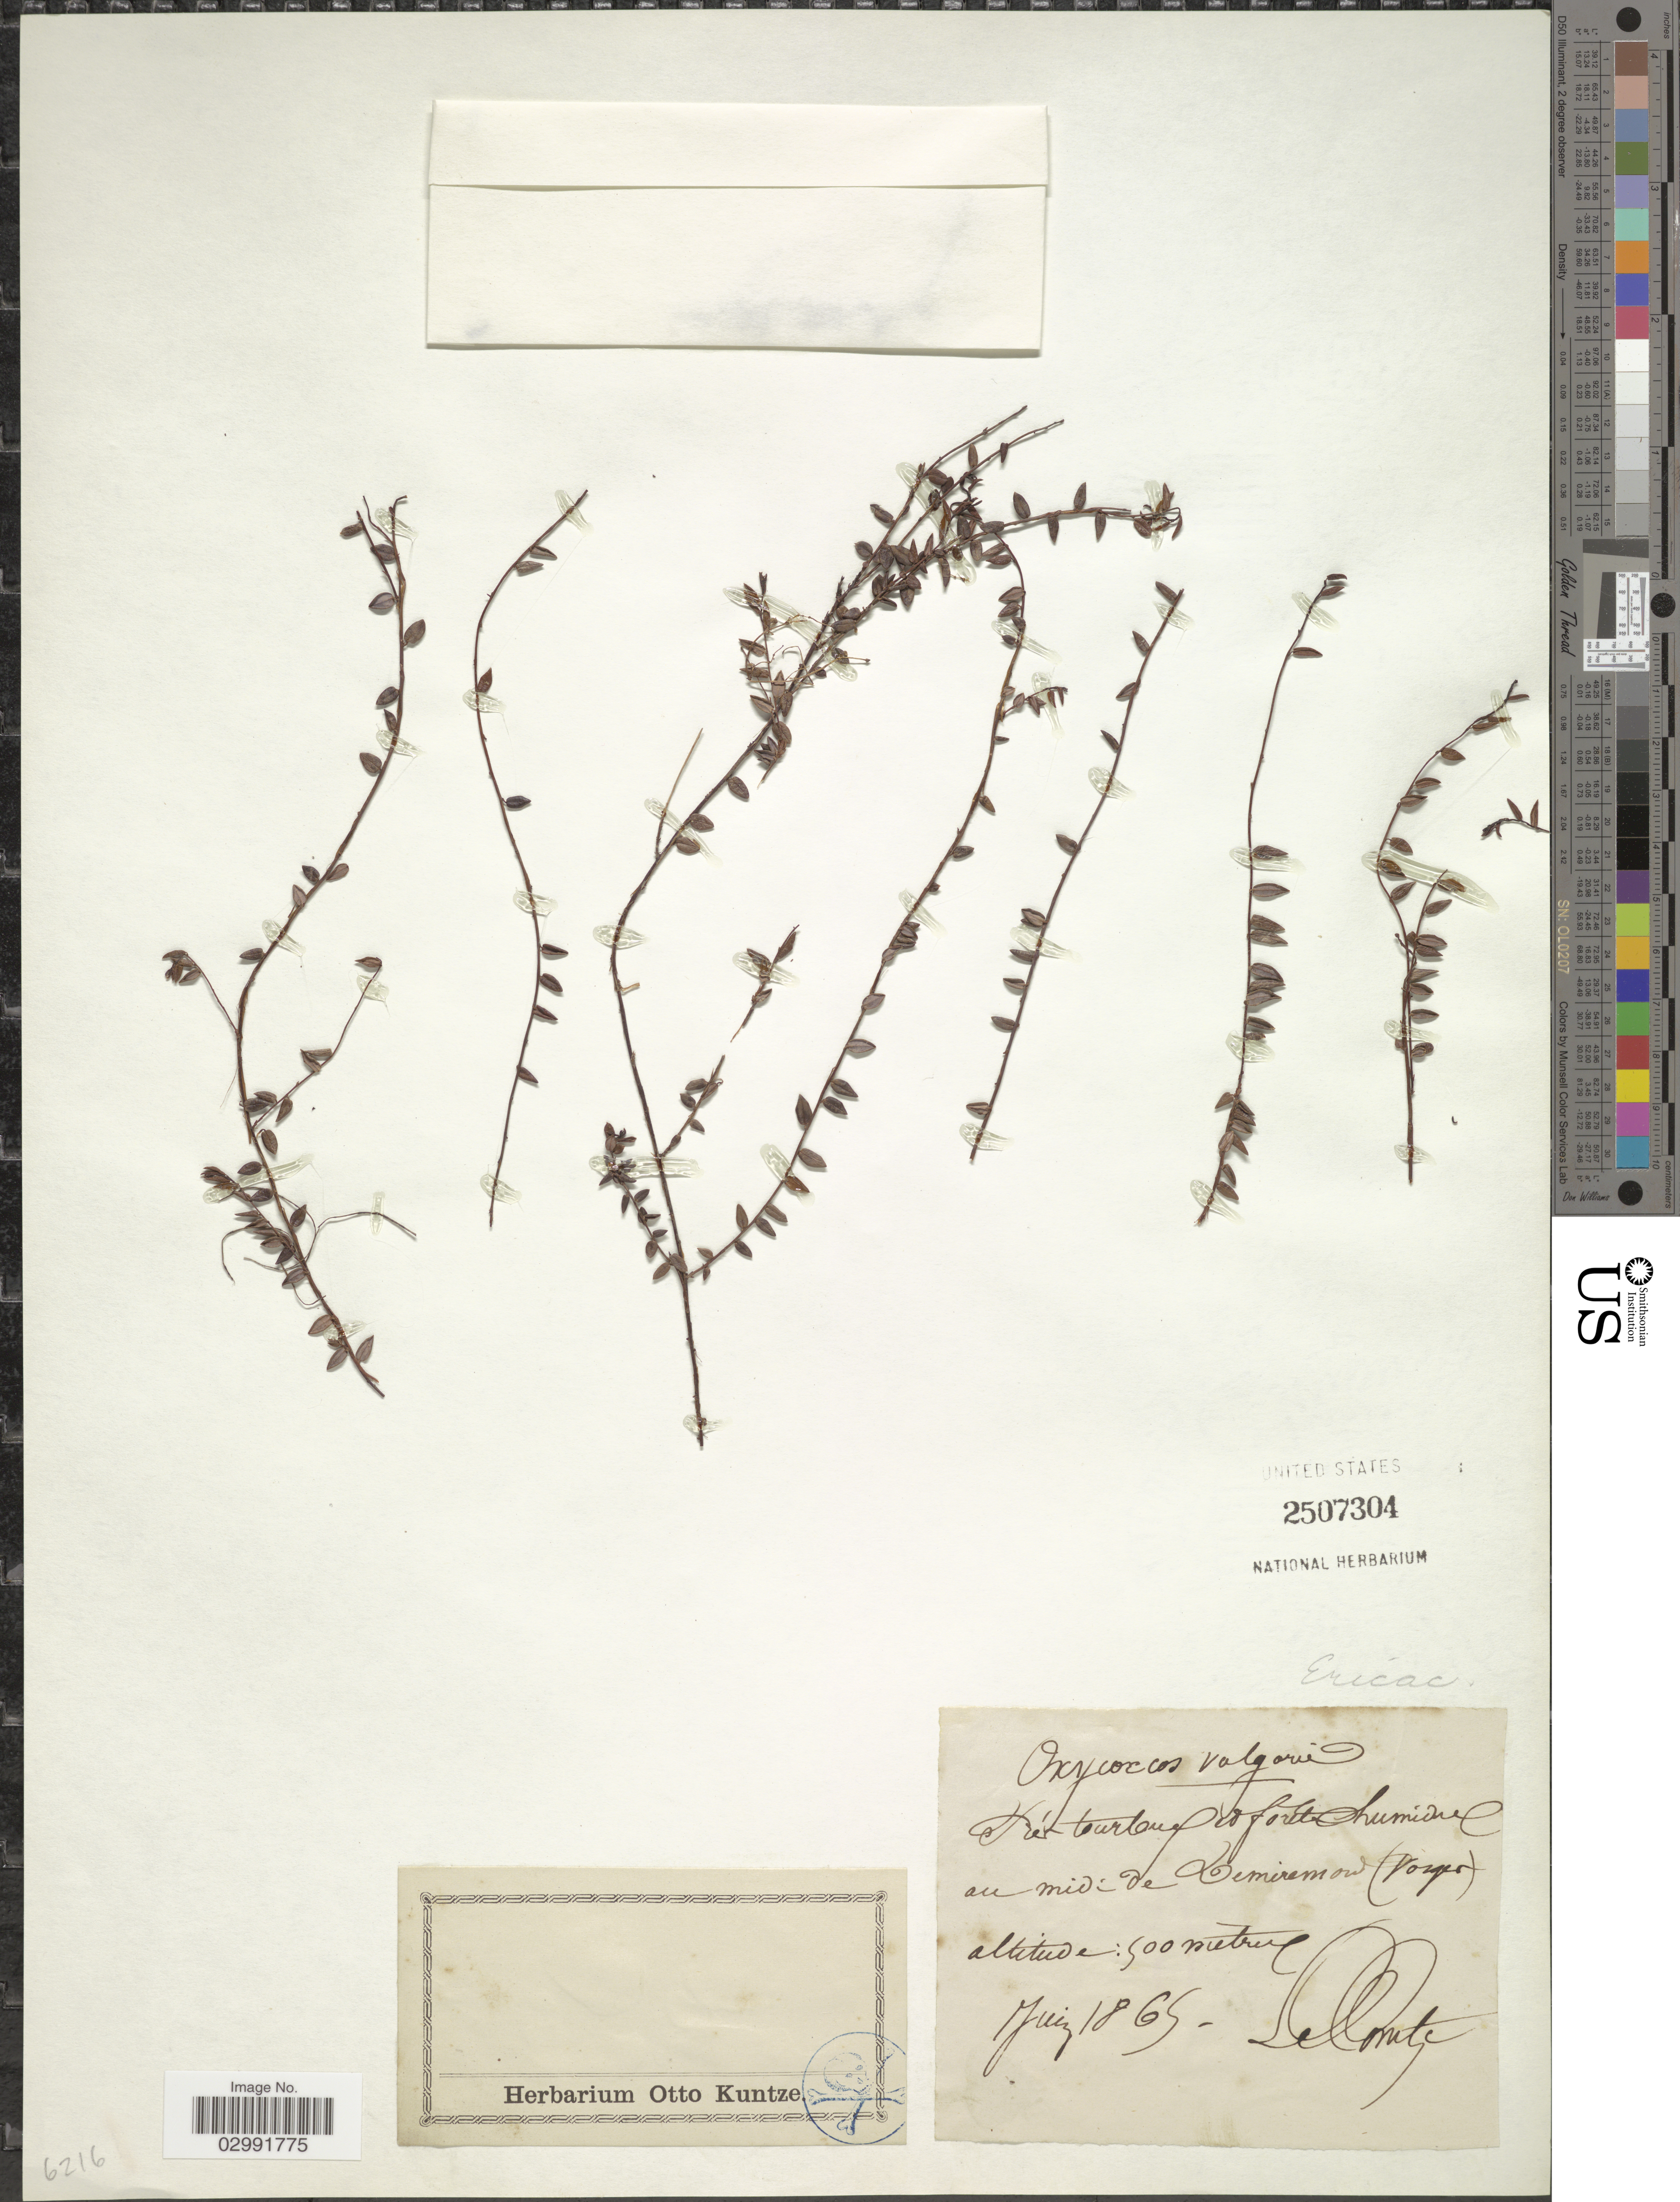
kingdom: Plantae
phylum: Tracheophyta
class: Magnoliopsida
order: Ericales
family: Ericaceae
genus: Vaccinium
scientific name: Vaccinium oxycoccos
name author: L.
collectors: Le Comte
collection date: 1869-06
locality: Au midi de Demiremond (Vosges).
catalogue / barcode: US 2507304